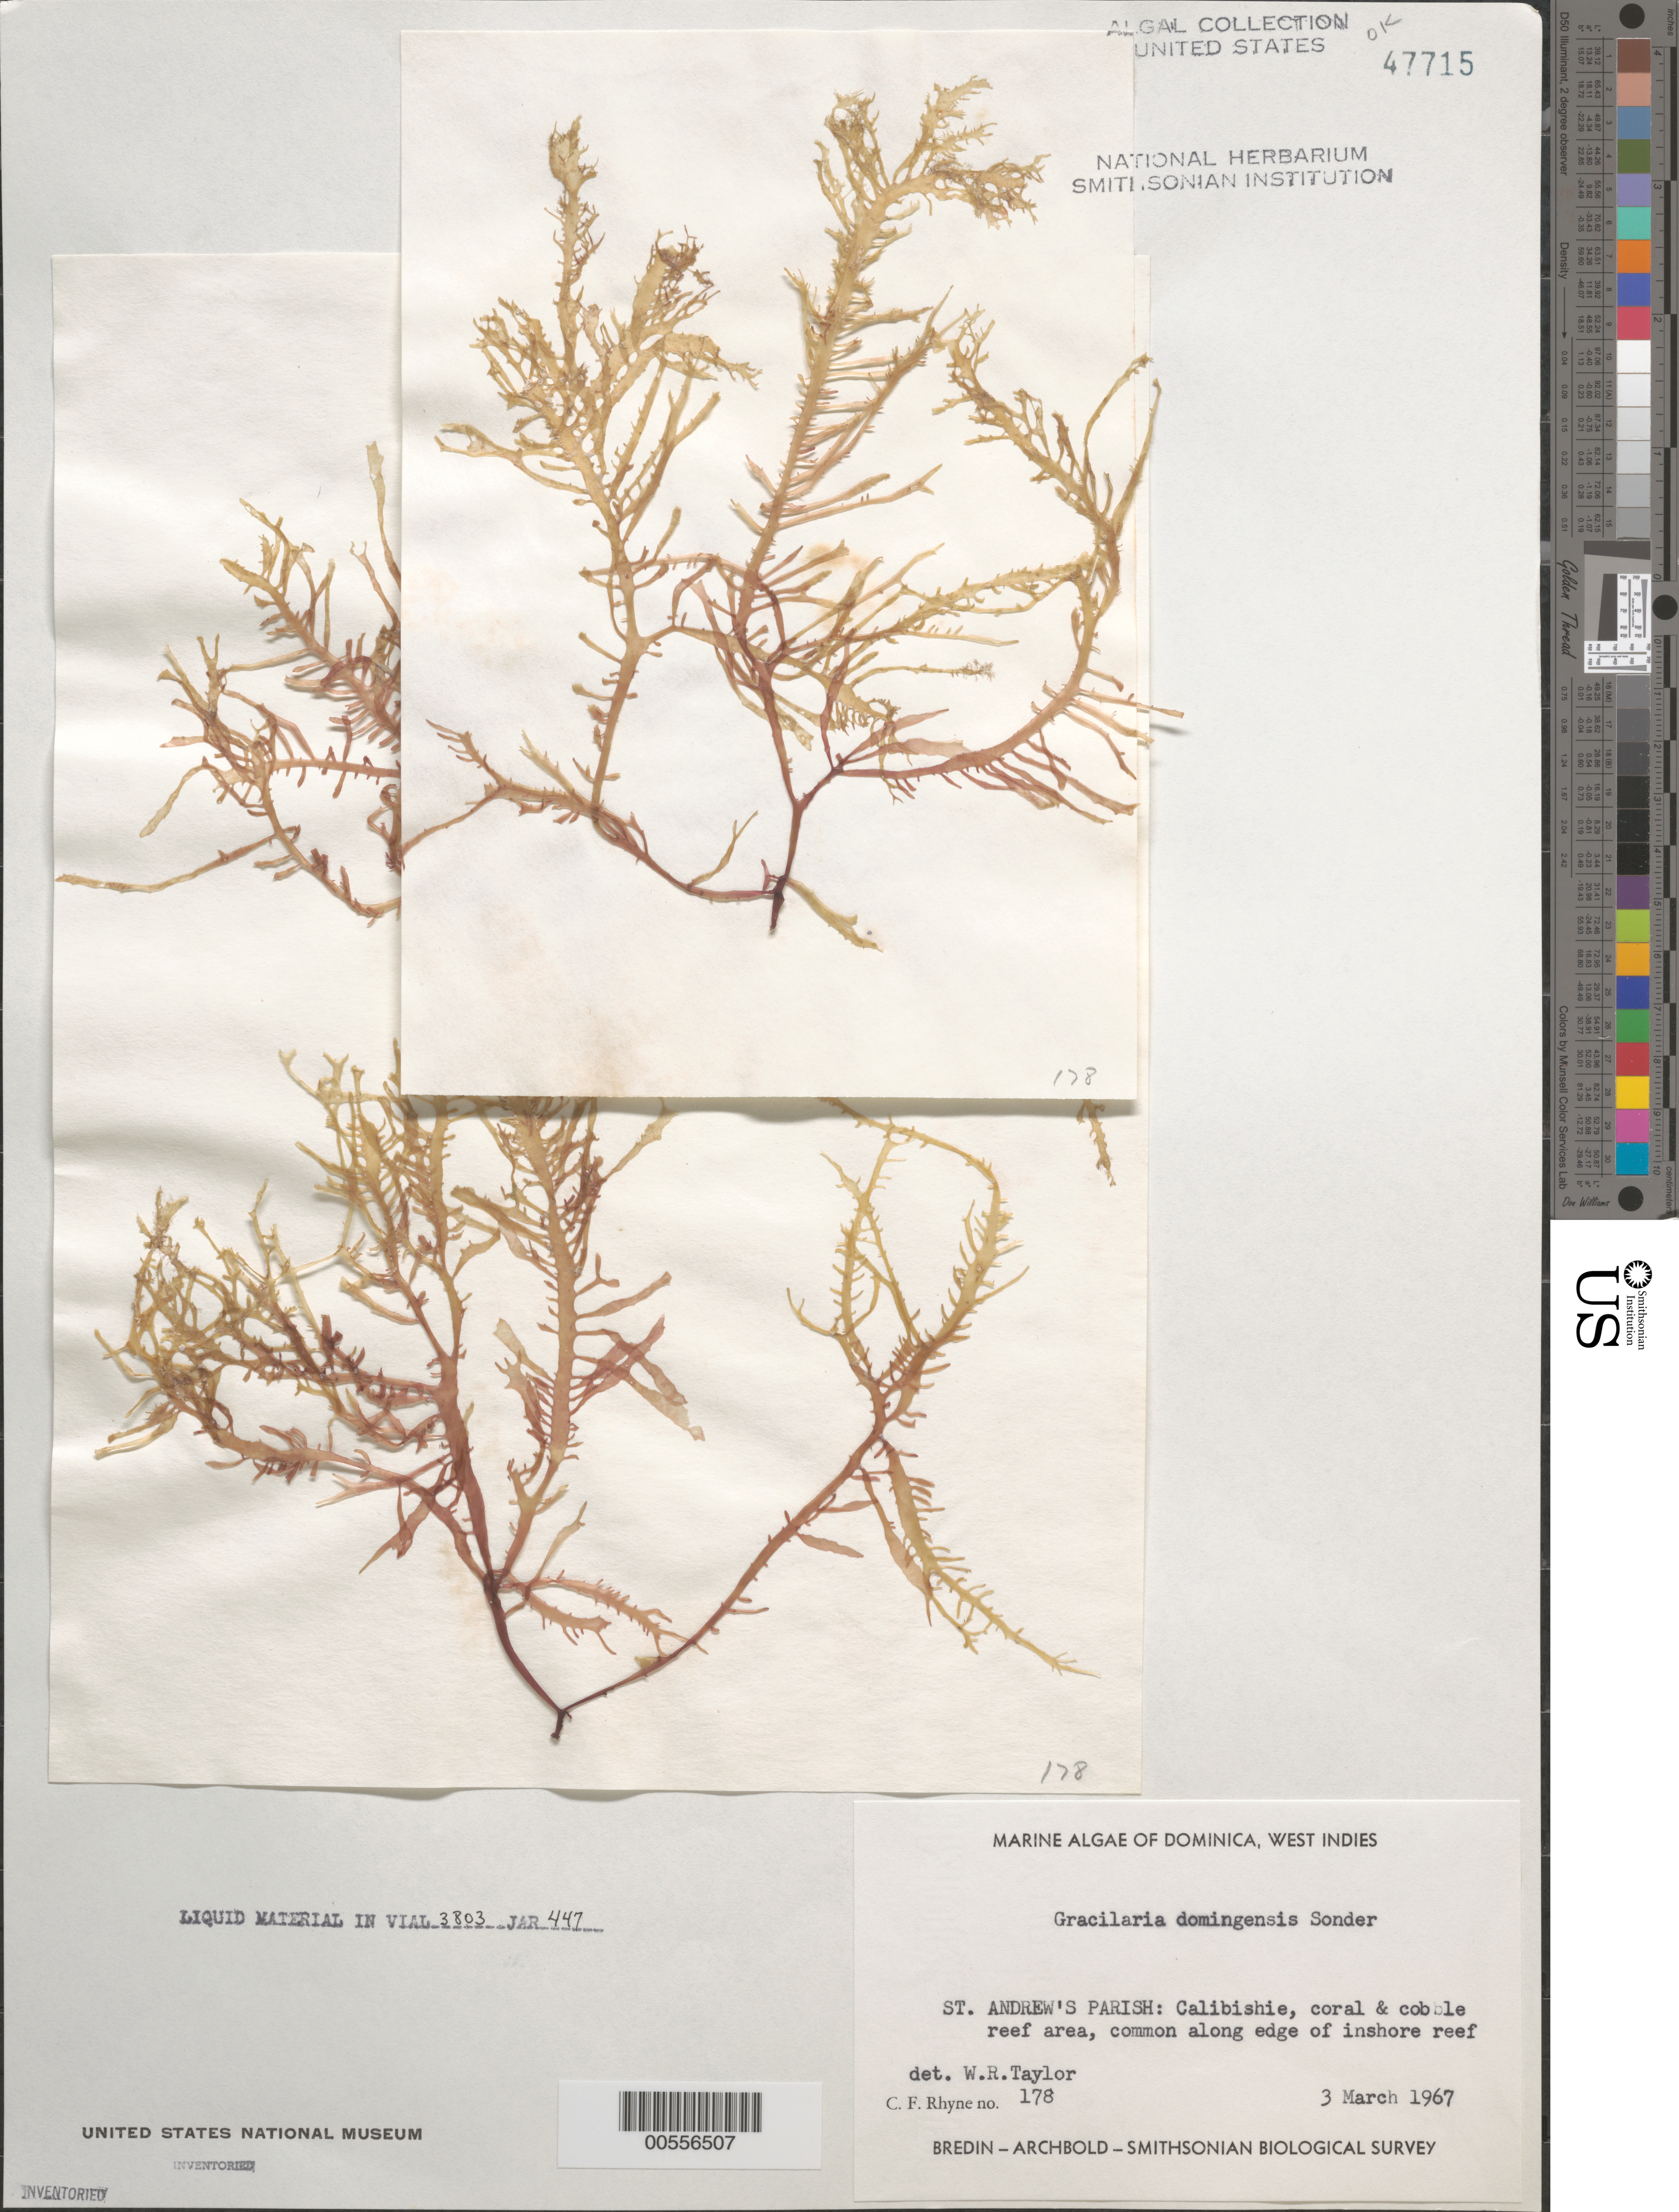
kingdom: Plantae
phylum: Rhodophyta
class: Florideophyceae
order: Gracilariales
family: Gracilariaceae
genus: Gracilaria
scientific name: Gracilaria domingensis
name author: (Kütz.) O.G. Sond. in Dickie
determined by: Taylor, William R.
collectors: C. Rhyne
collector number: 178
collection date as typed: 03 Mar 1967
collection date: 1967-03-03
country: Dominica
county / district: St. Andrew's Parish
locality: Calibishie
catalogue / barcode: US 47715